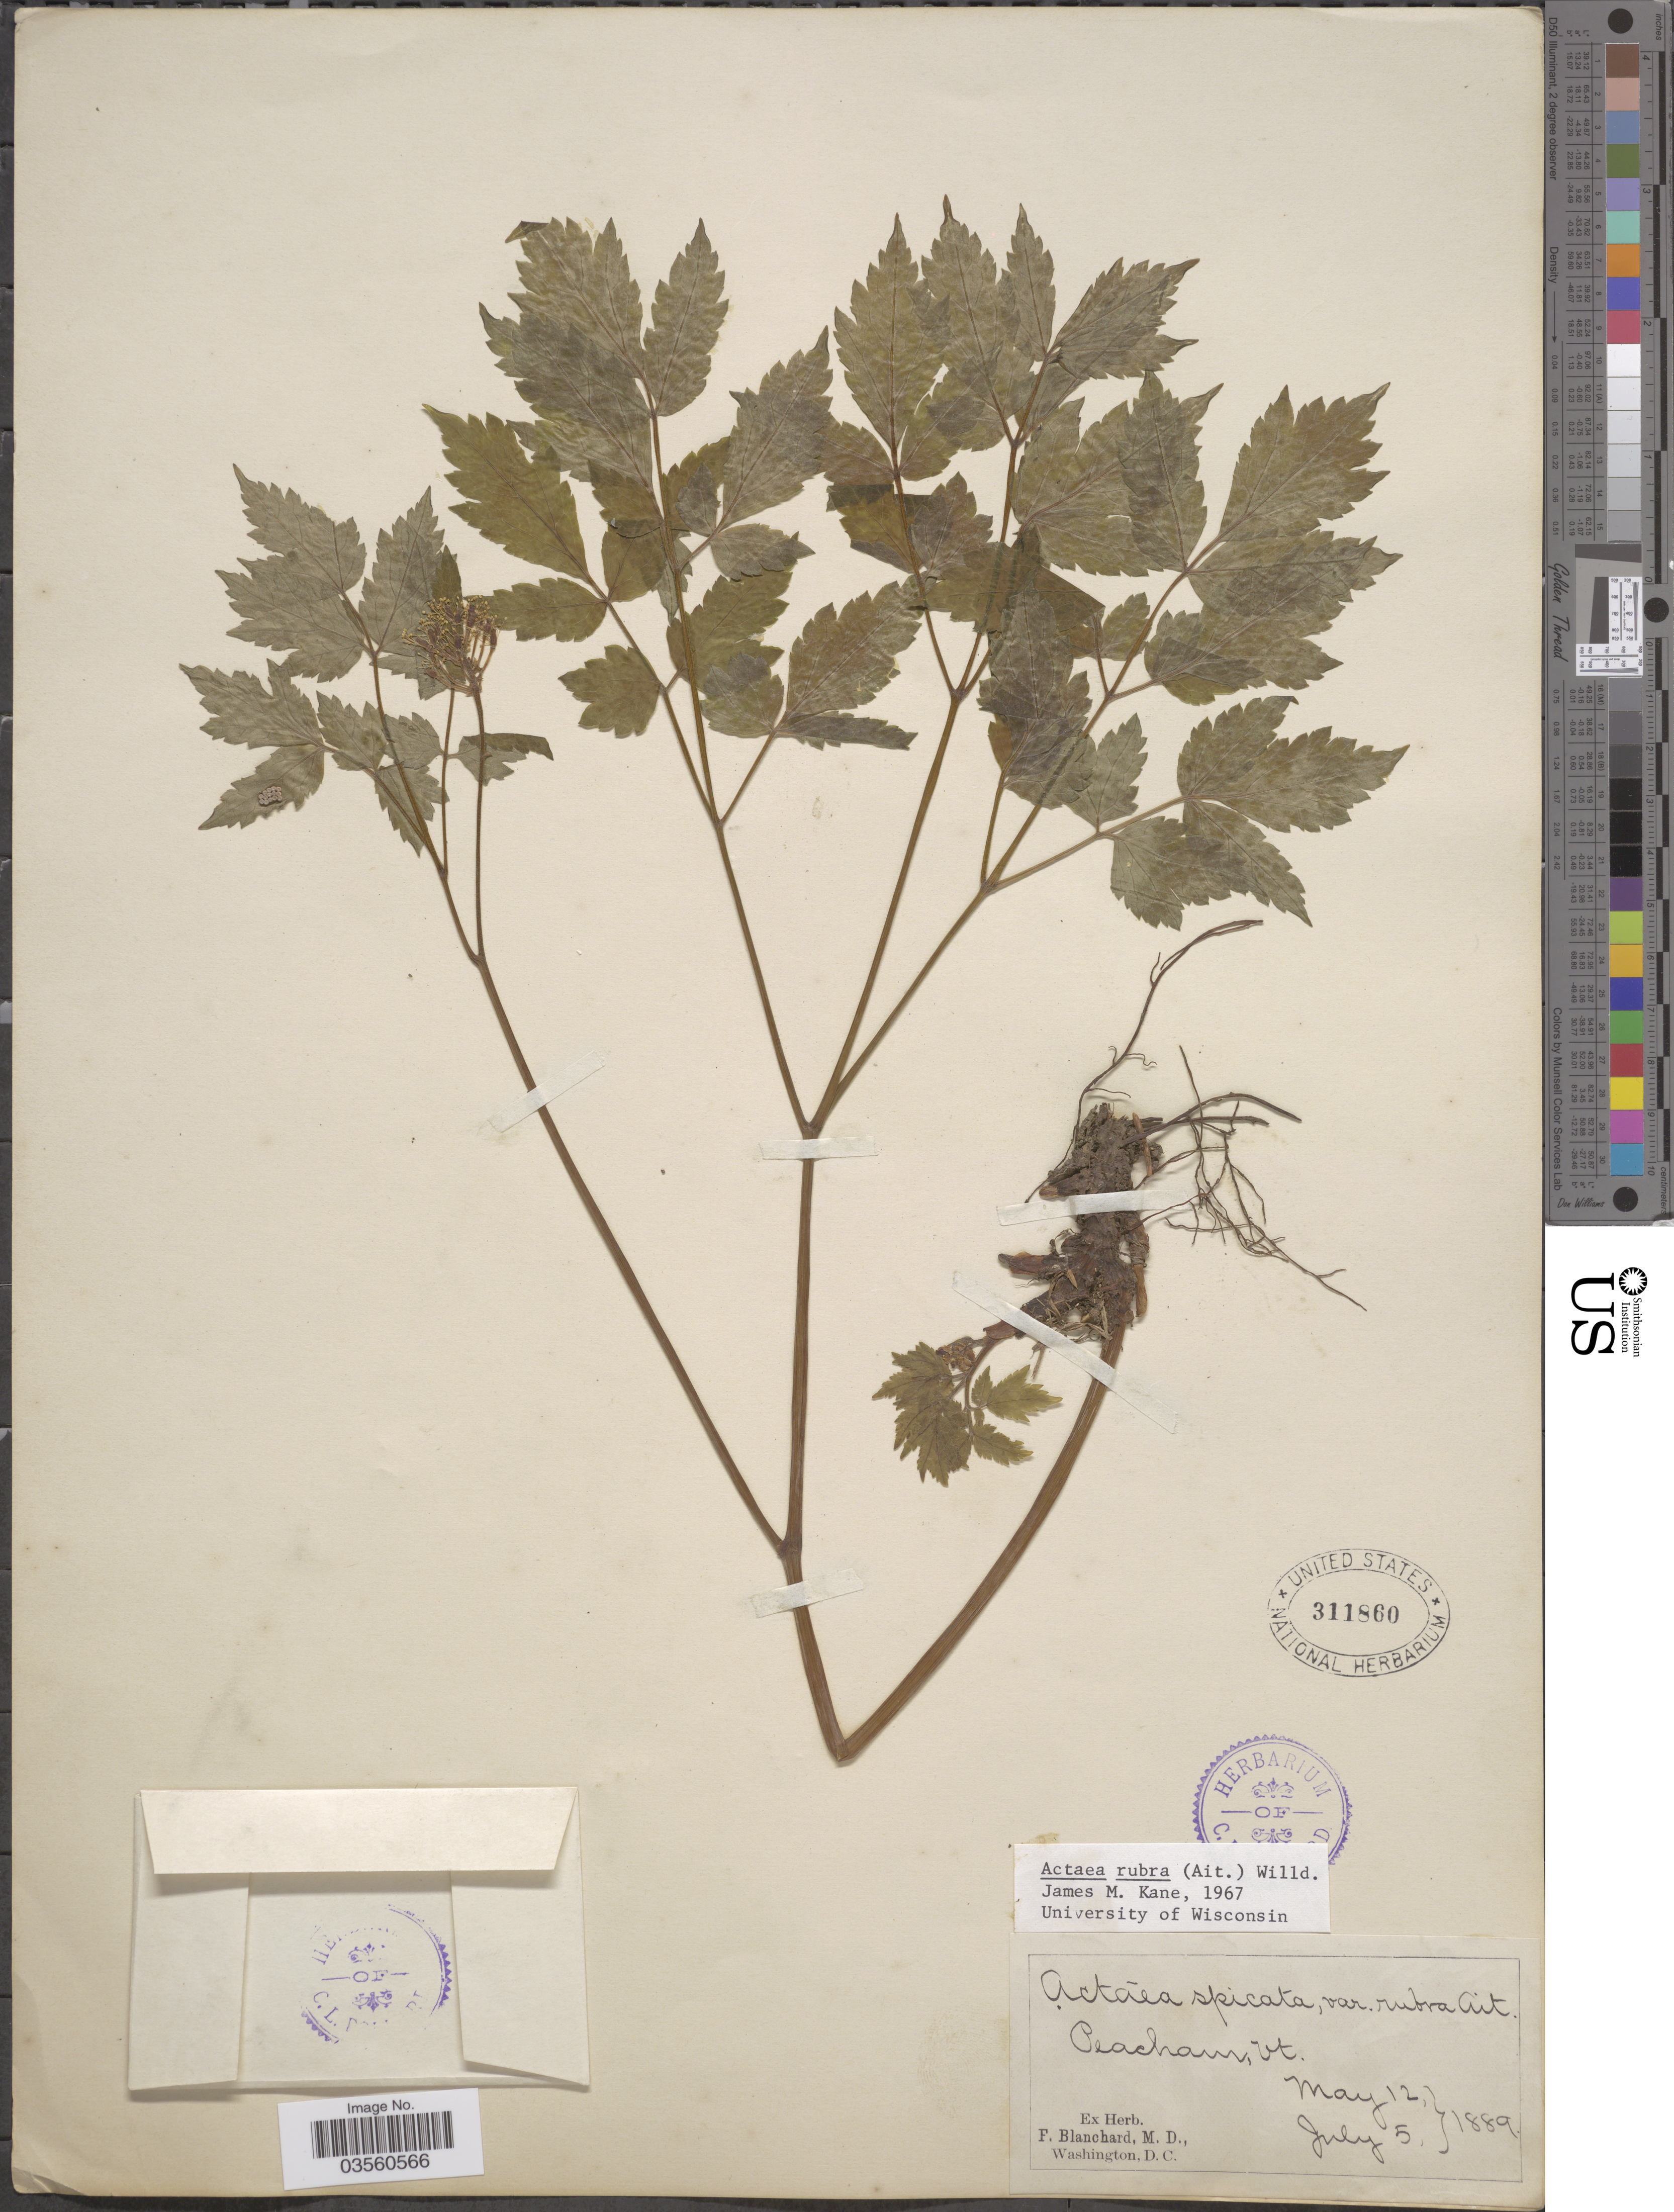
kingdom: Plantae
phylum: Tracheophyta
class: Magnoliopsida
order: Ranunculales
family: Ranunculaceae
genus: Actaea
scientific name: Actaea rubra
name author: (Aiton) Willd.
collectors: ex herb. F. Blanchard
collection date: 1889-05-12/1889-07-05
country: United States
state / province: Vermont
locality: Peacham.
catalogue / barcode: US 311860